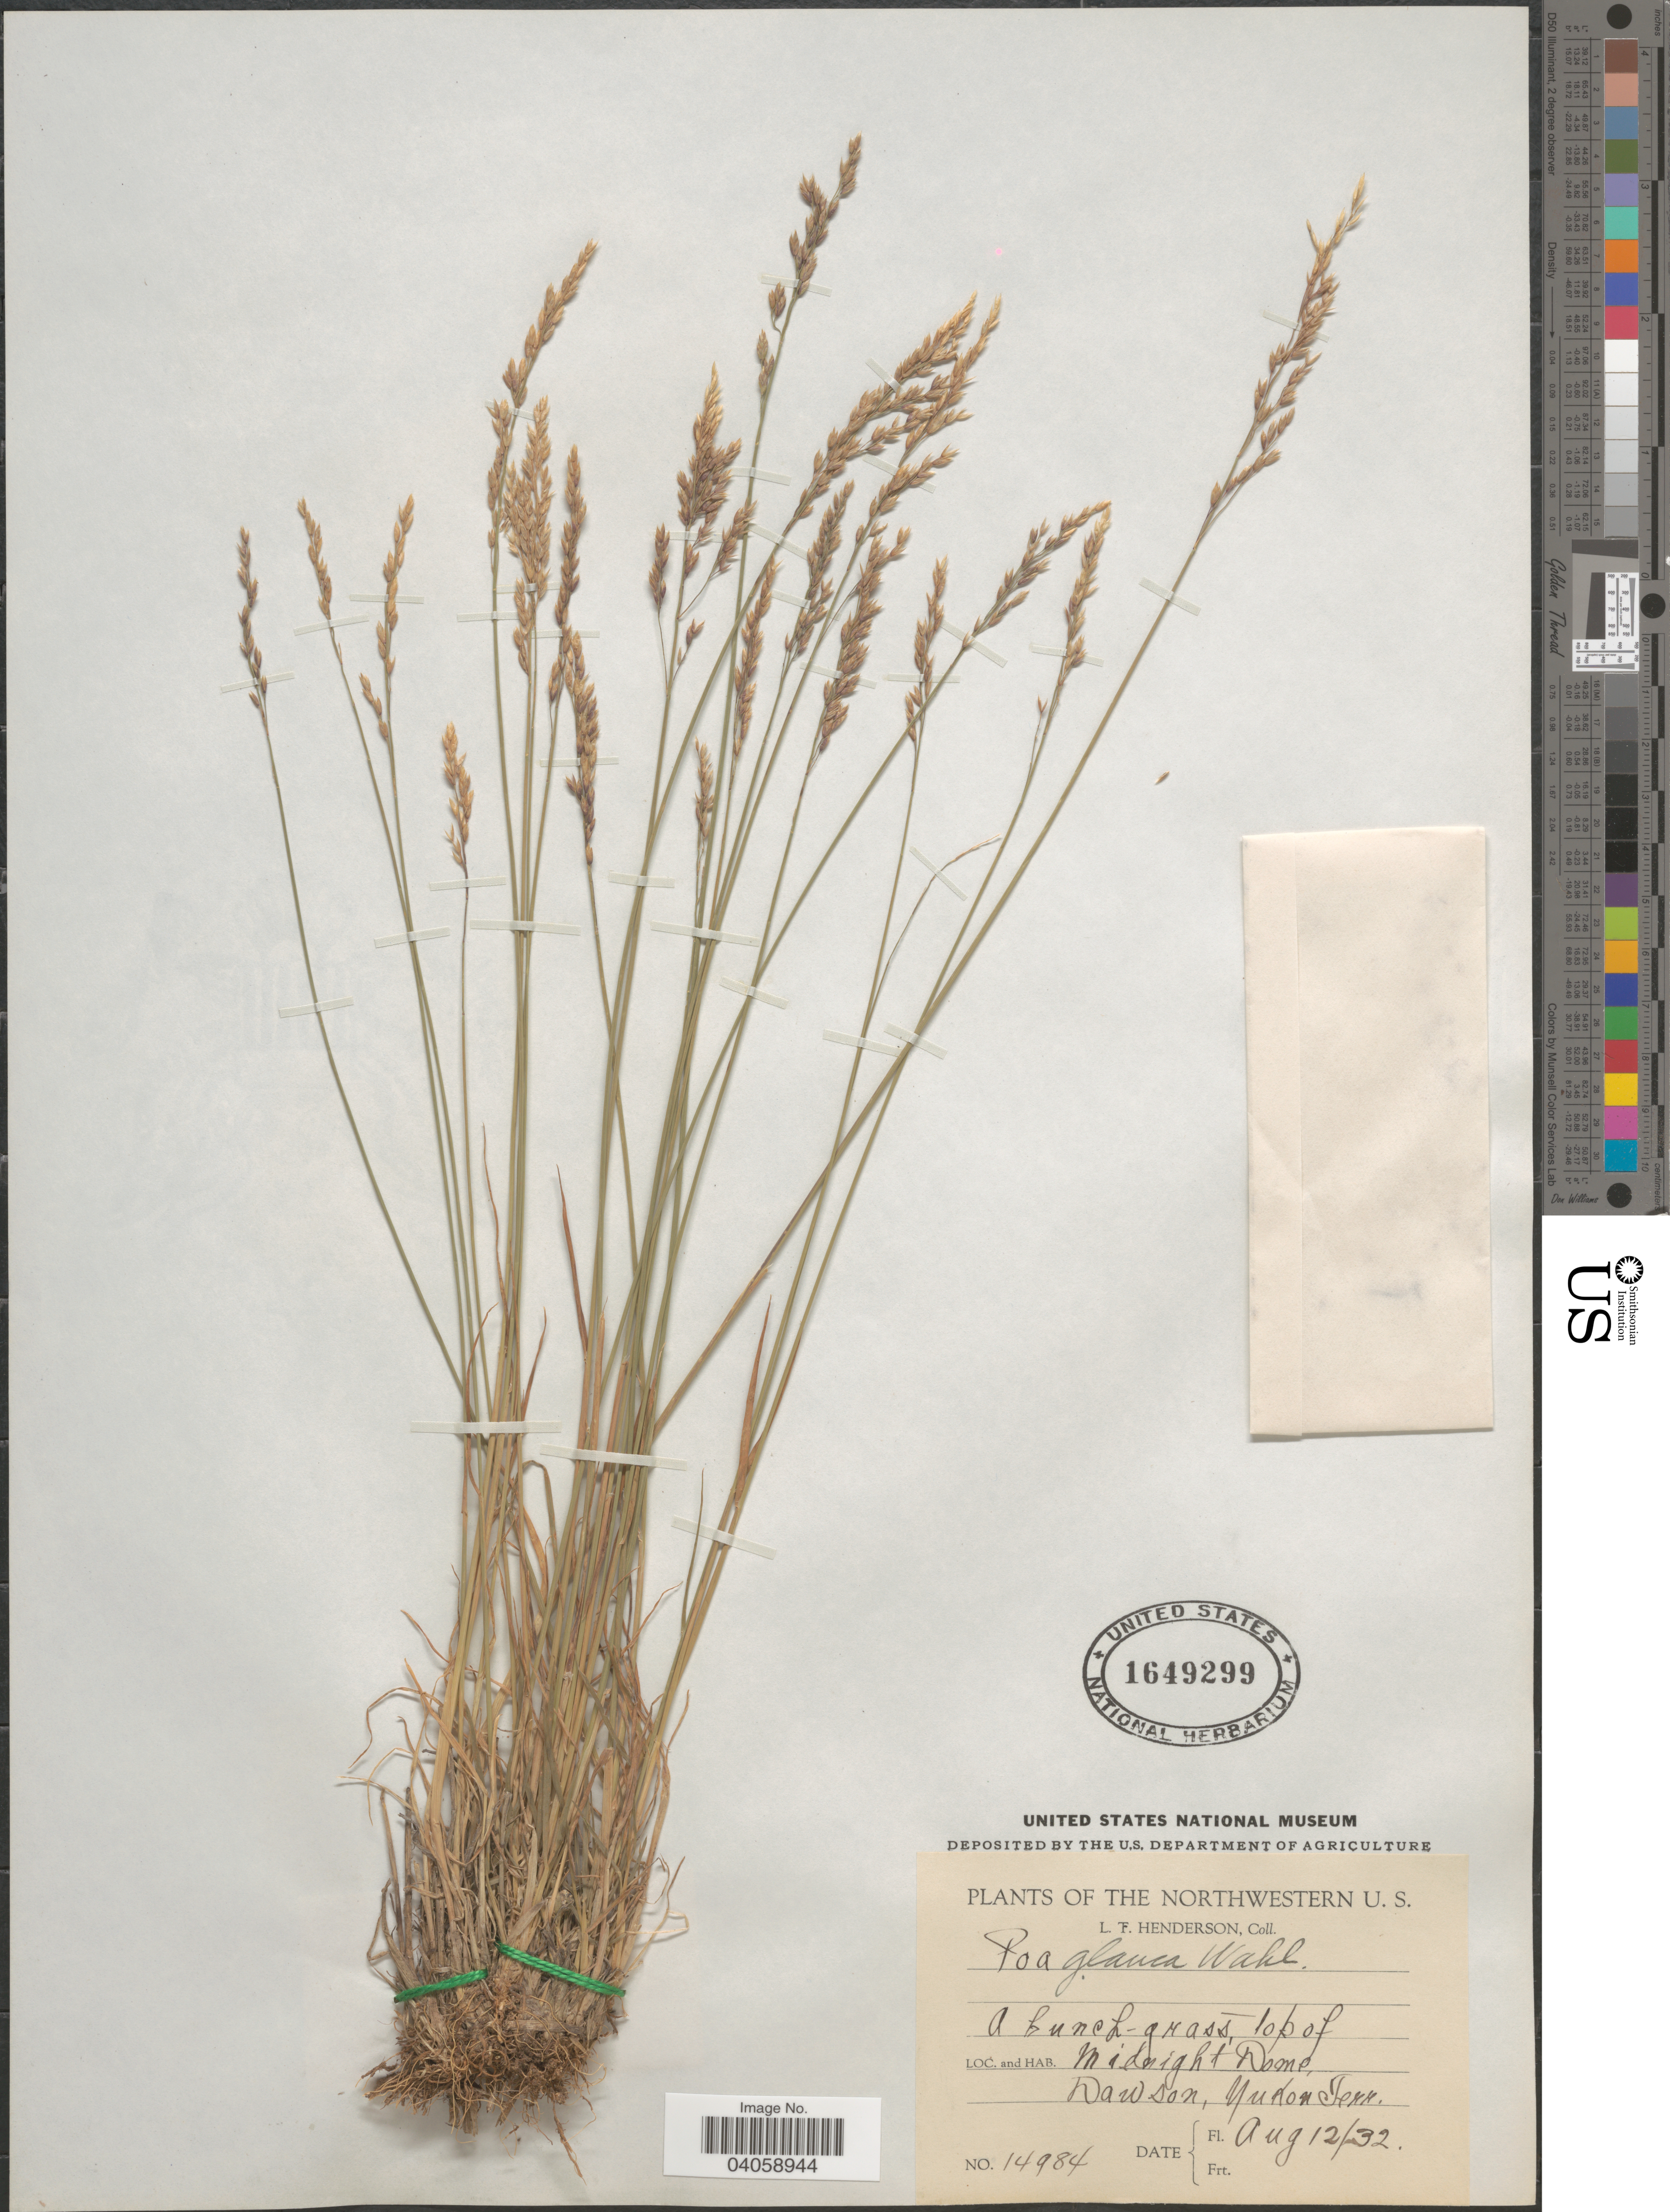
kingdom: Plantae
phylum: Tracheophyta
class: Liliopsida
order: Poales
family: Poaceae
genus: Poa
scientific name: Poa glauca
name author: Vahl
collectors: L. Henderson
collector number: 14984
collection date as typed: Transcribed d/m/y: 12/8/32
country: Canada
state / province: Yukon Territory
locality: The Northwestern U. S. Midnight Dome, Dawson.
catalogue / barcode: US 1649299